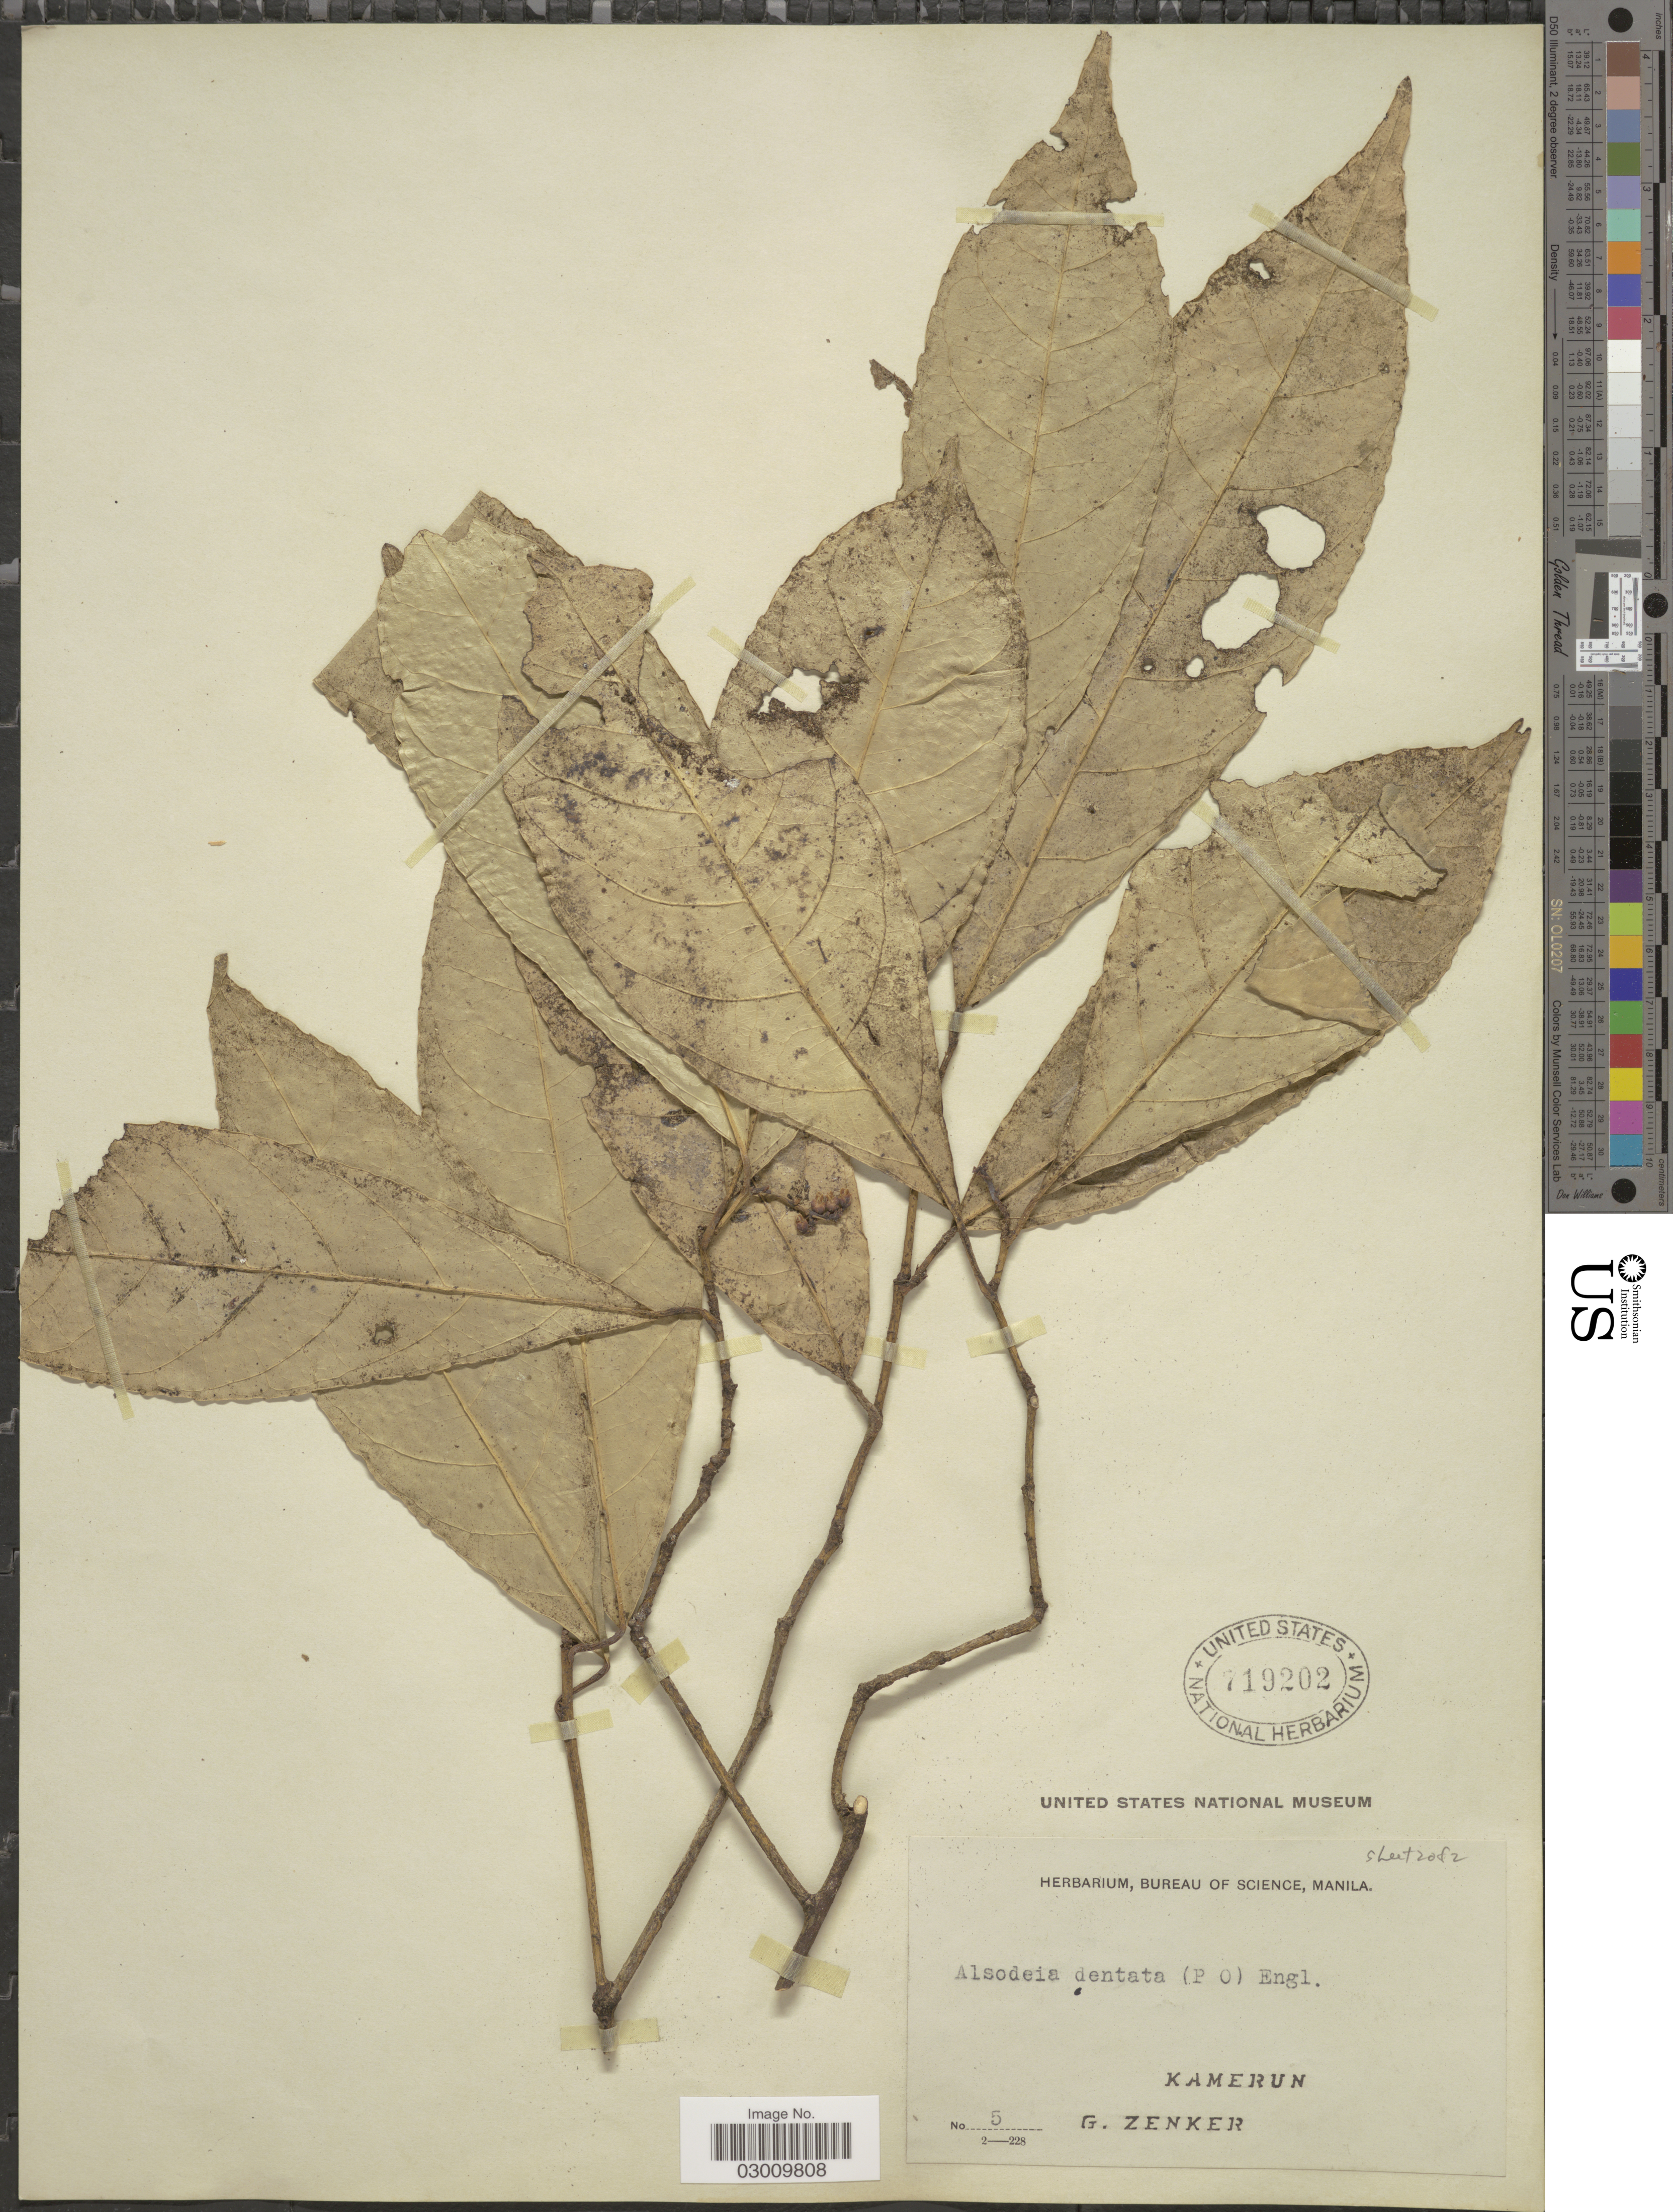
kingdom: Plantae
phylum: Tracheophyta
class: Magnoliopsida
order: Malpighiales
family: Violaceae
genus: Rinorea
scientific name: Rinorea dentata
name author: (P. Beauv.) Kuntze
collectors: G. A. Zenker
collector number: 5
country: Cameroon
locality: Kamerun.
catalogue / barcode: US 719202